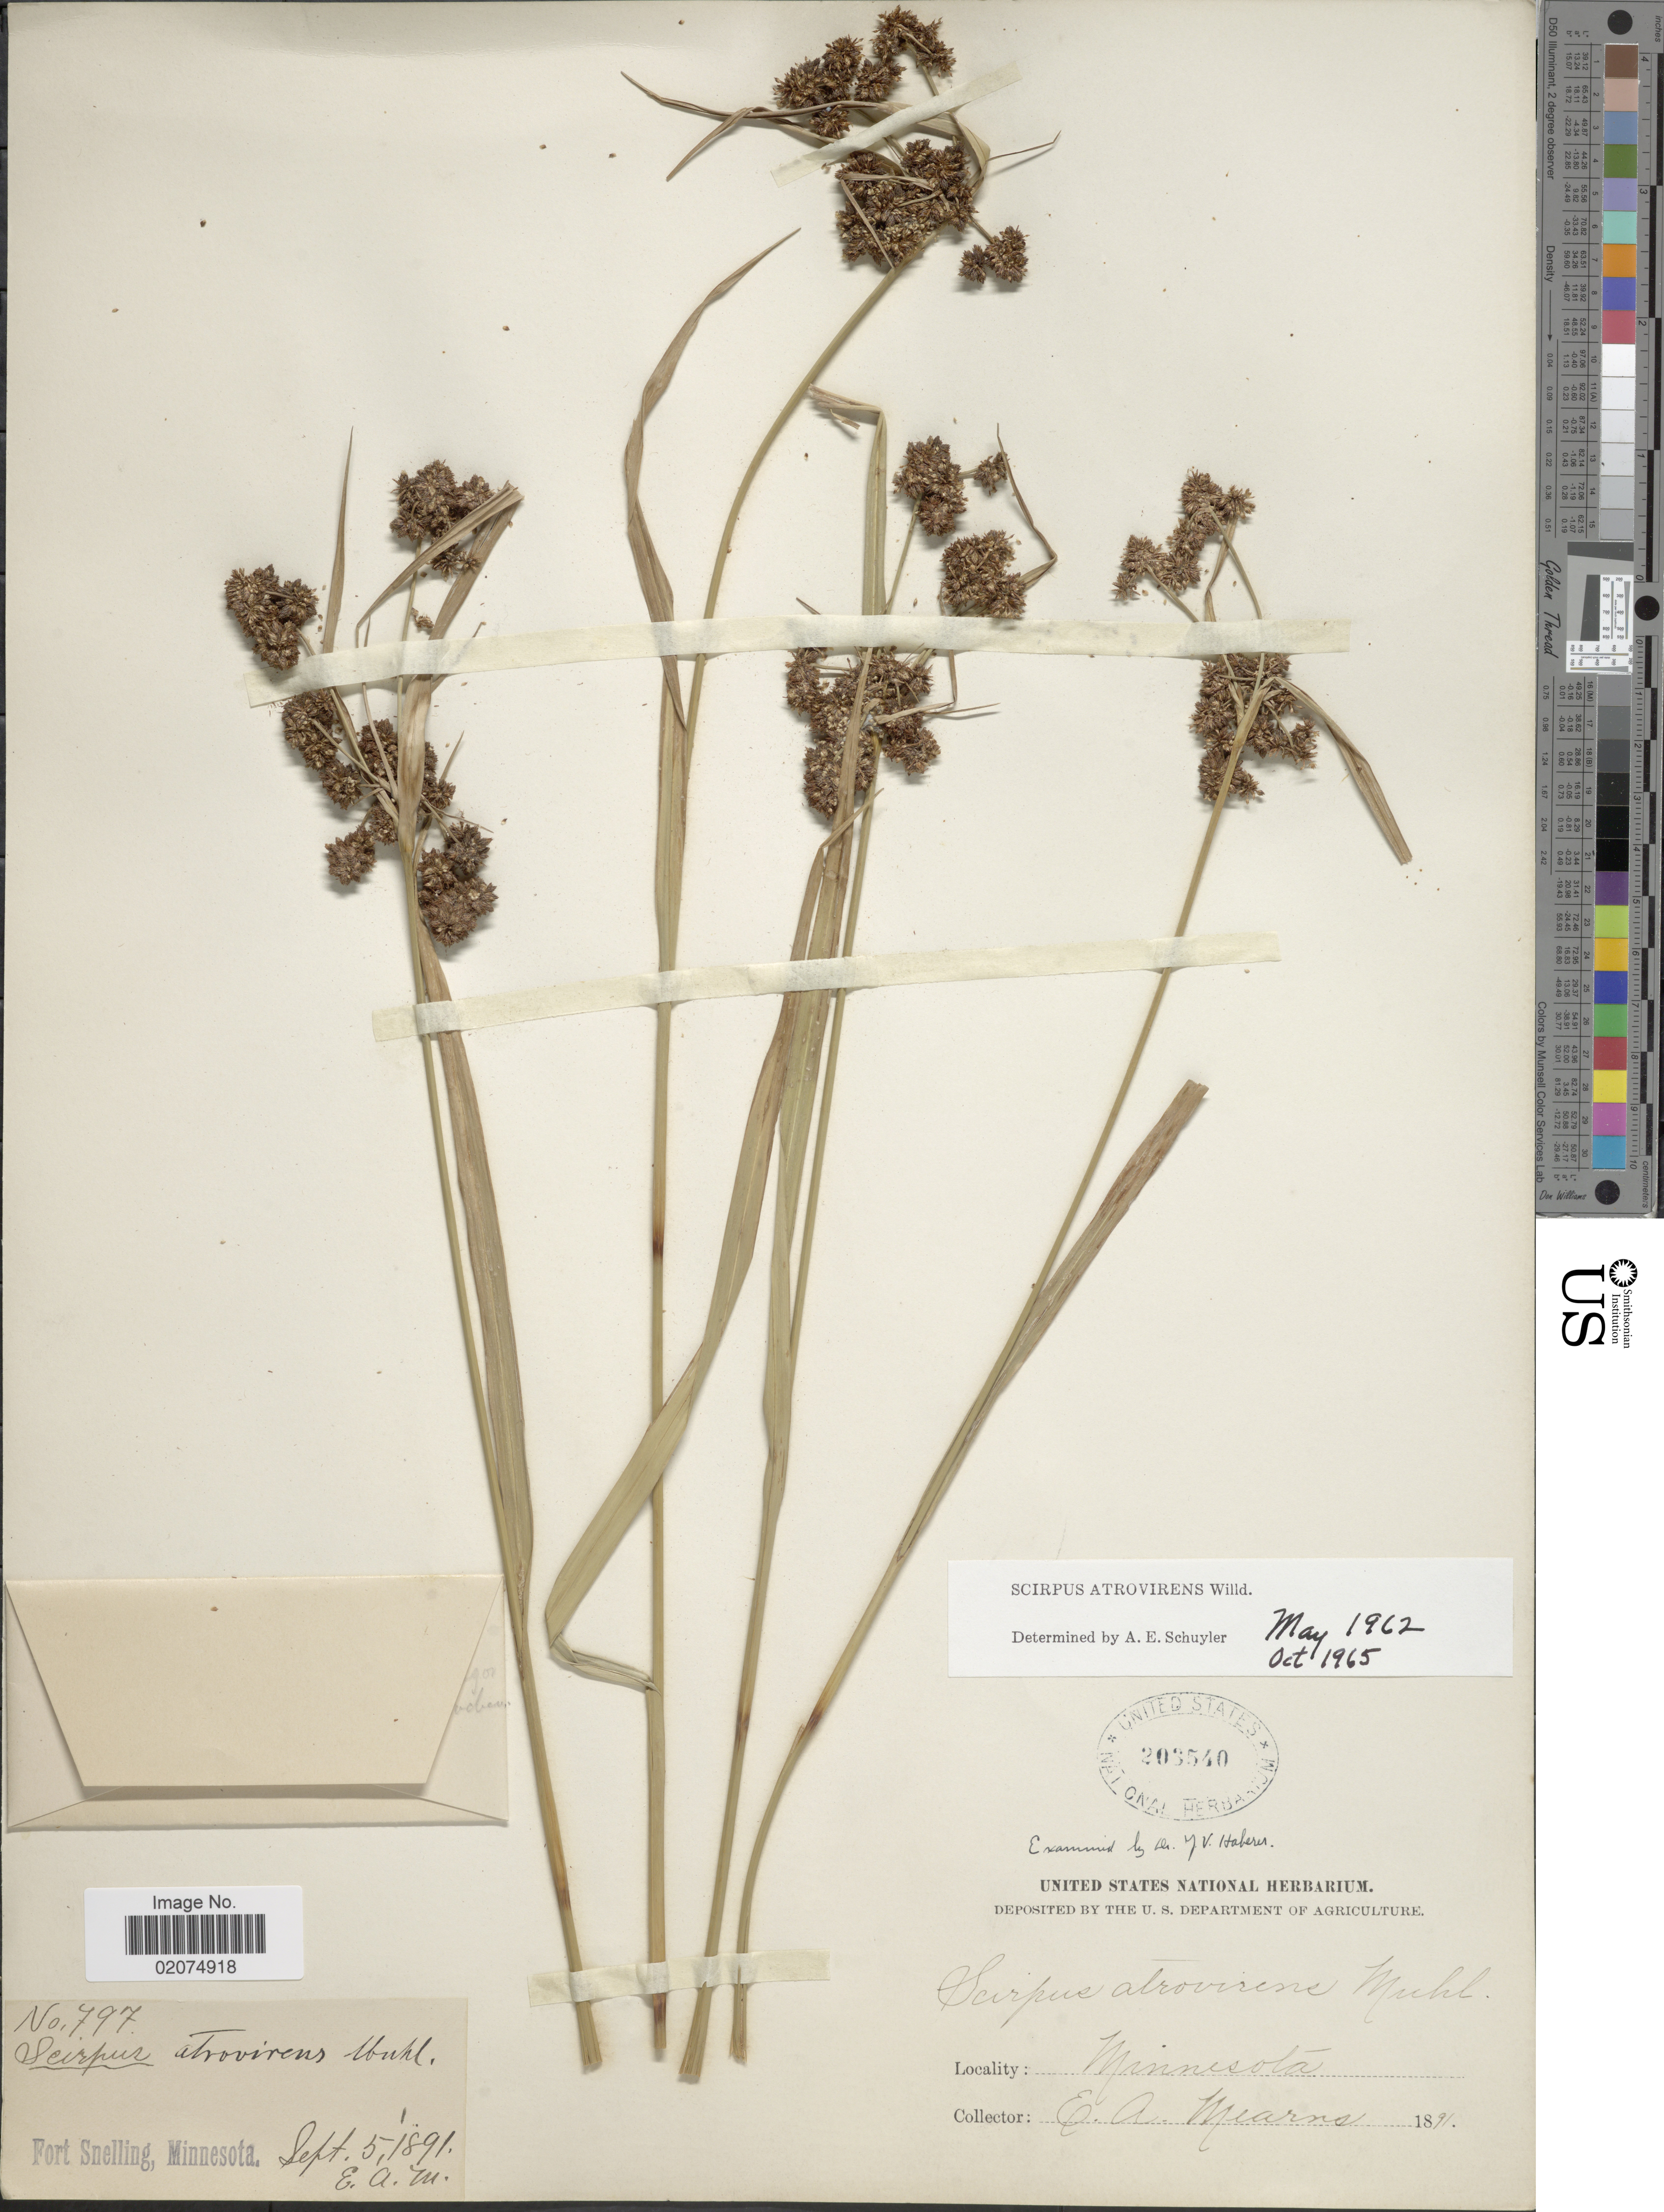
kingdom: Plantae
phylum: Tracheophyta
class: Liliopsida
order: Poales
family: Cyperaceae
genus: Scirpus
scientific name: Scirpus atrovirens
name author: Willd.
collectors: E. A. Mearns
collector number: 797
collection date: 1891-09-05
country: United States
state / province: Minnesota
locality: Fort Snelling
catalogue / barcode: US 203540